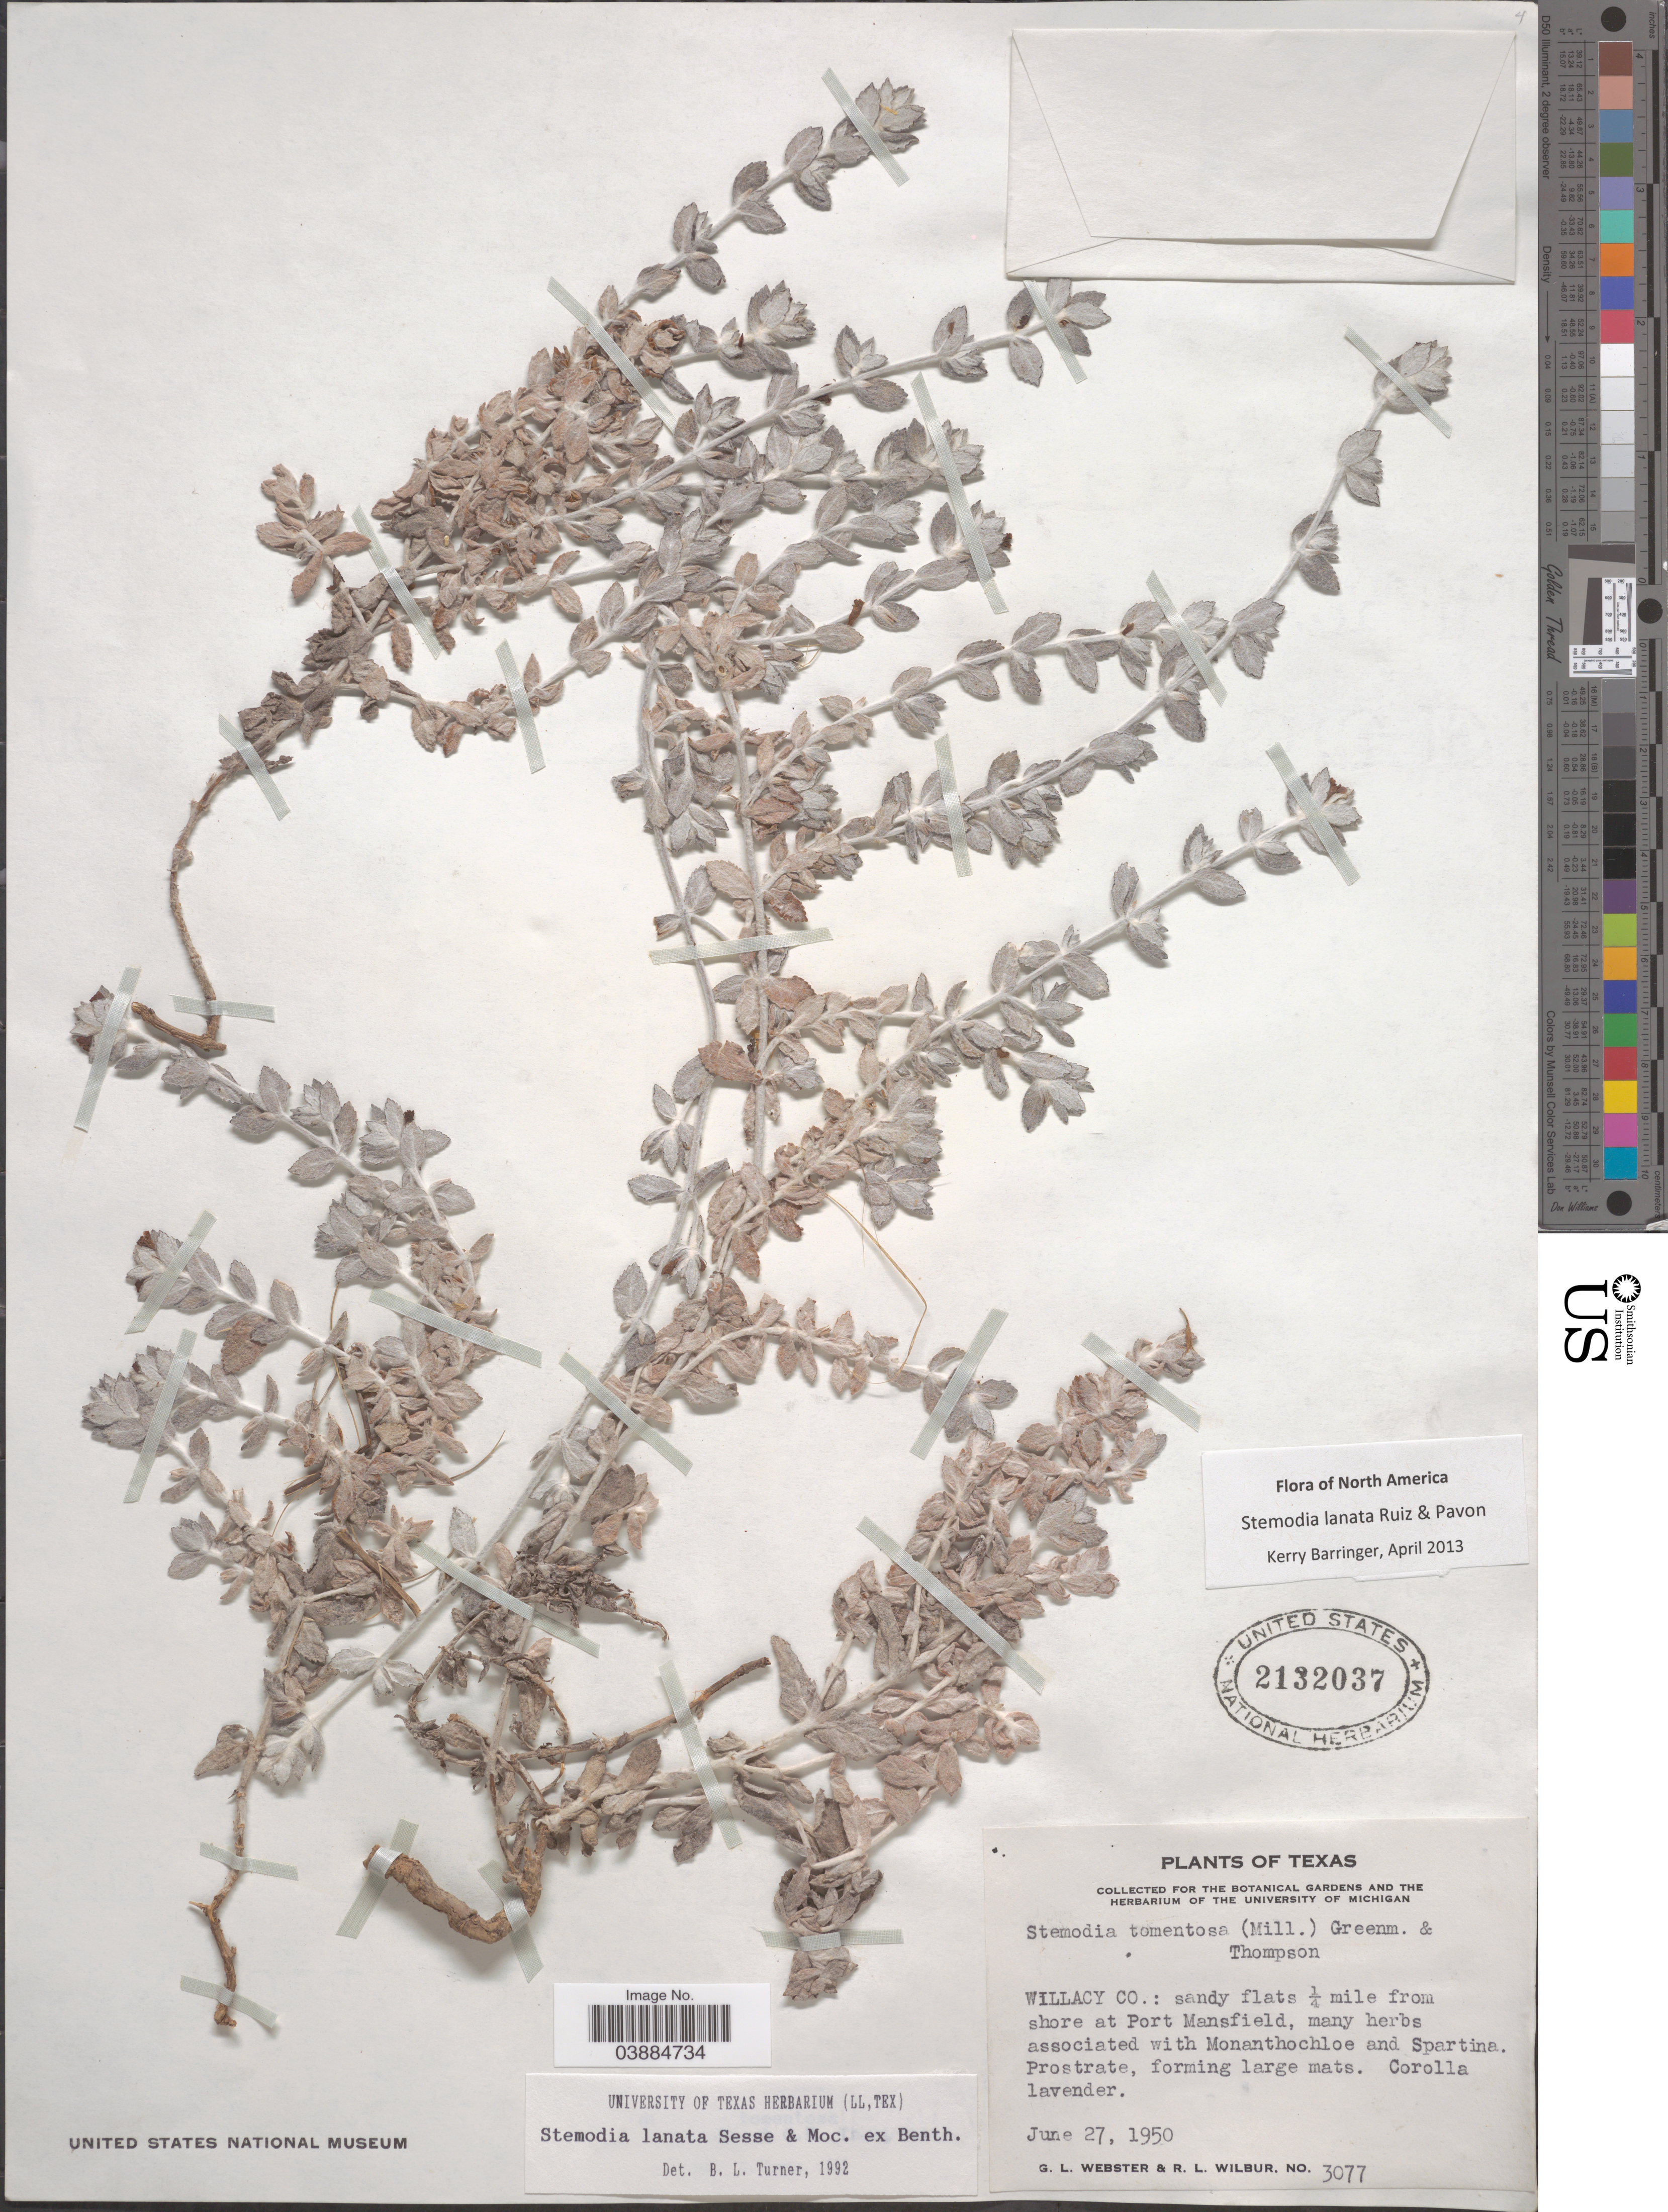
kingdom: Plantae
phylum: Tracheophyta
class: Magnoliopsida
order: Lamiales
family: Plantaginaceae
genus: Stemodia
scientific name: Stemodia lanata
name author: Sessé & Moc. ex Benth.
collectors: G. L. Webster & R. L. Wilbur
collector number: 3077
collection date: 1950-06-27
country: United States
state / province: Texas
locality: Willacy Co.: sandy flats ¼ mile from shore at Port Mansfield.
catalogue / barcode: US 2132037